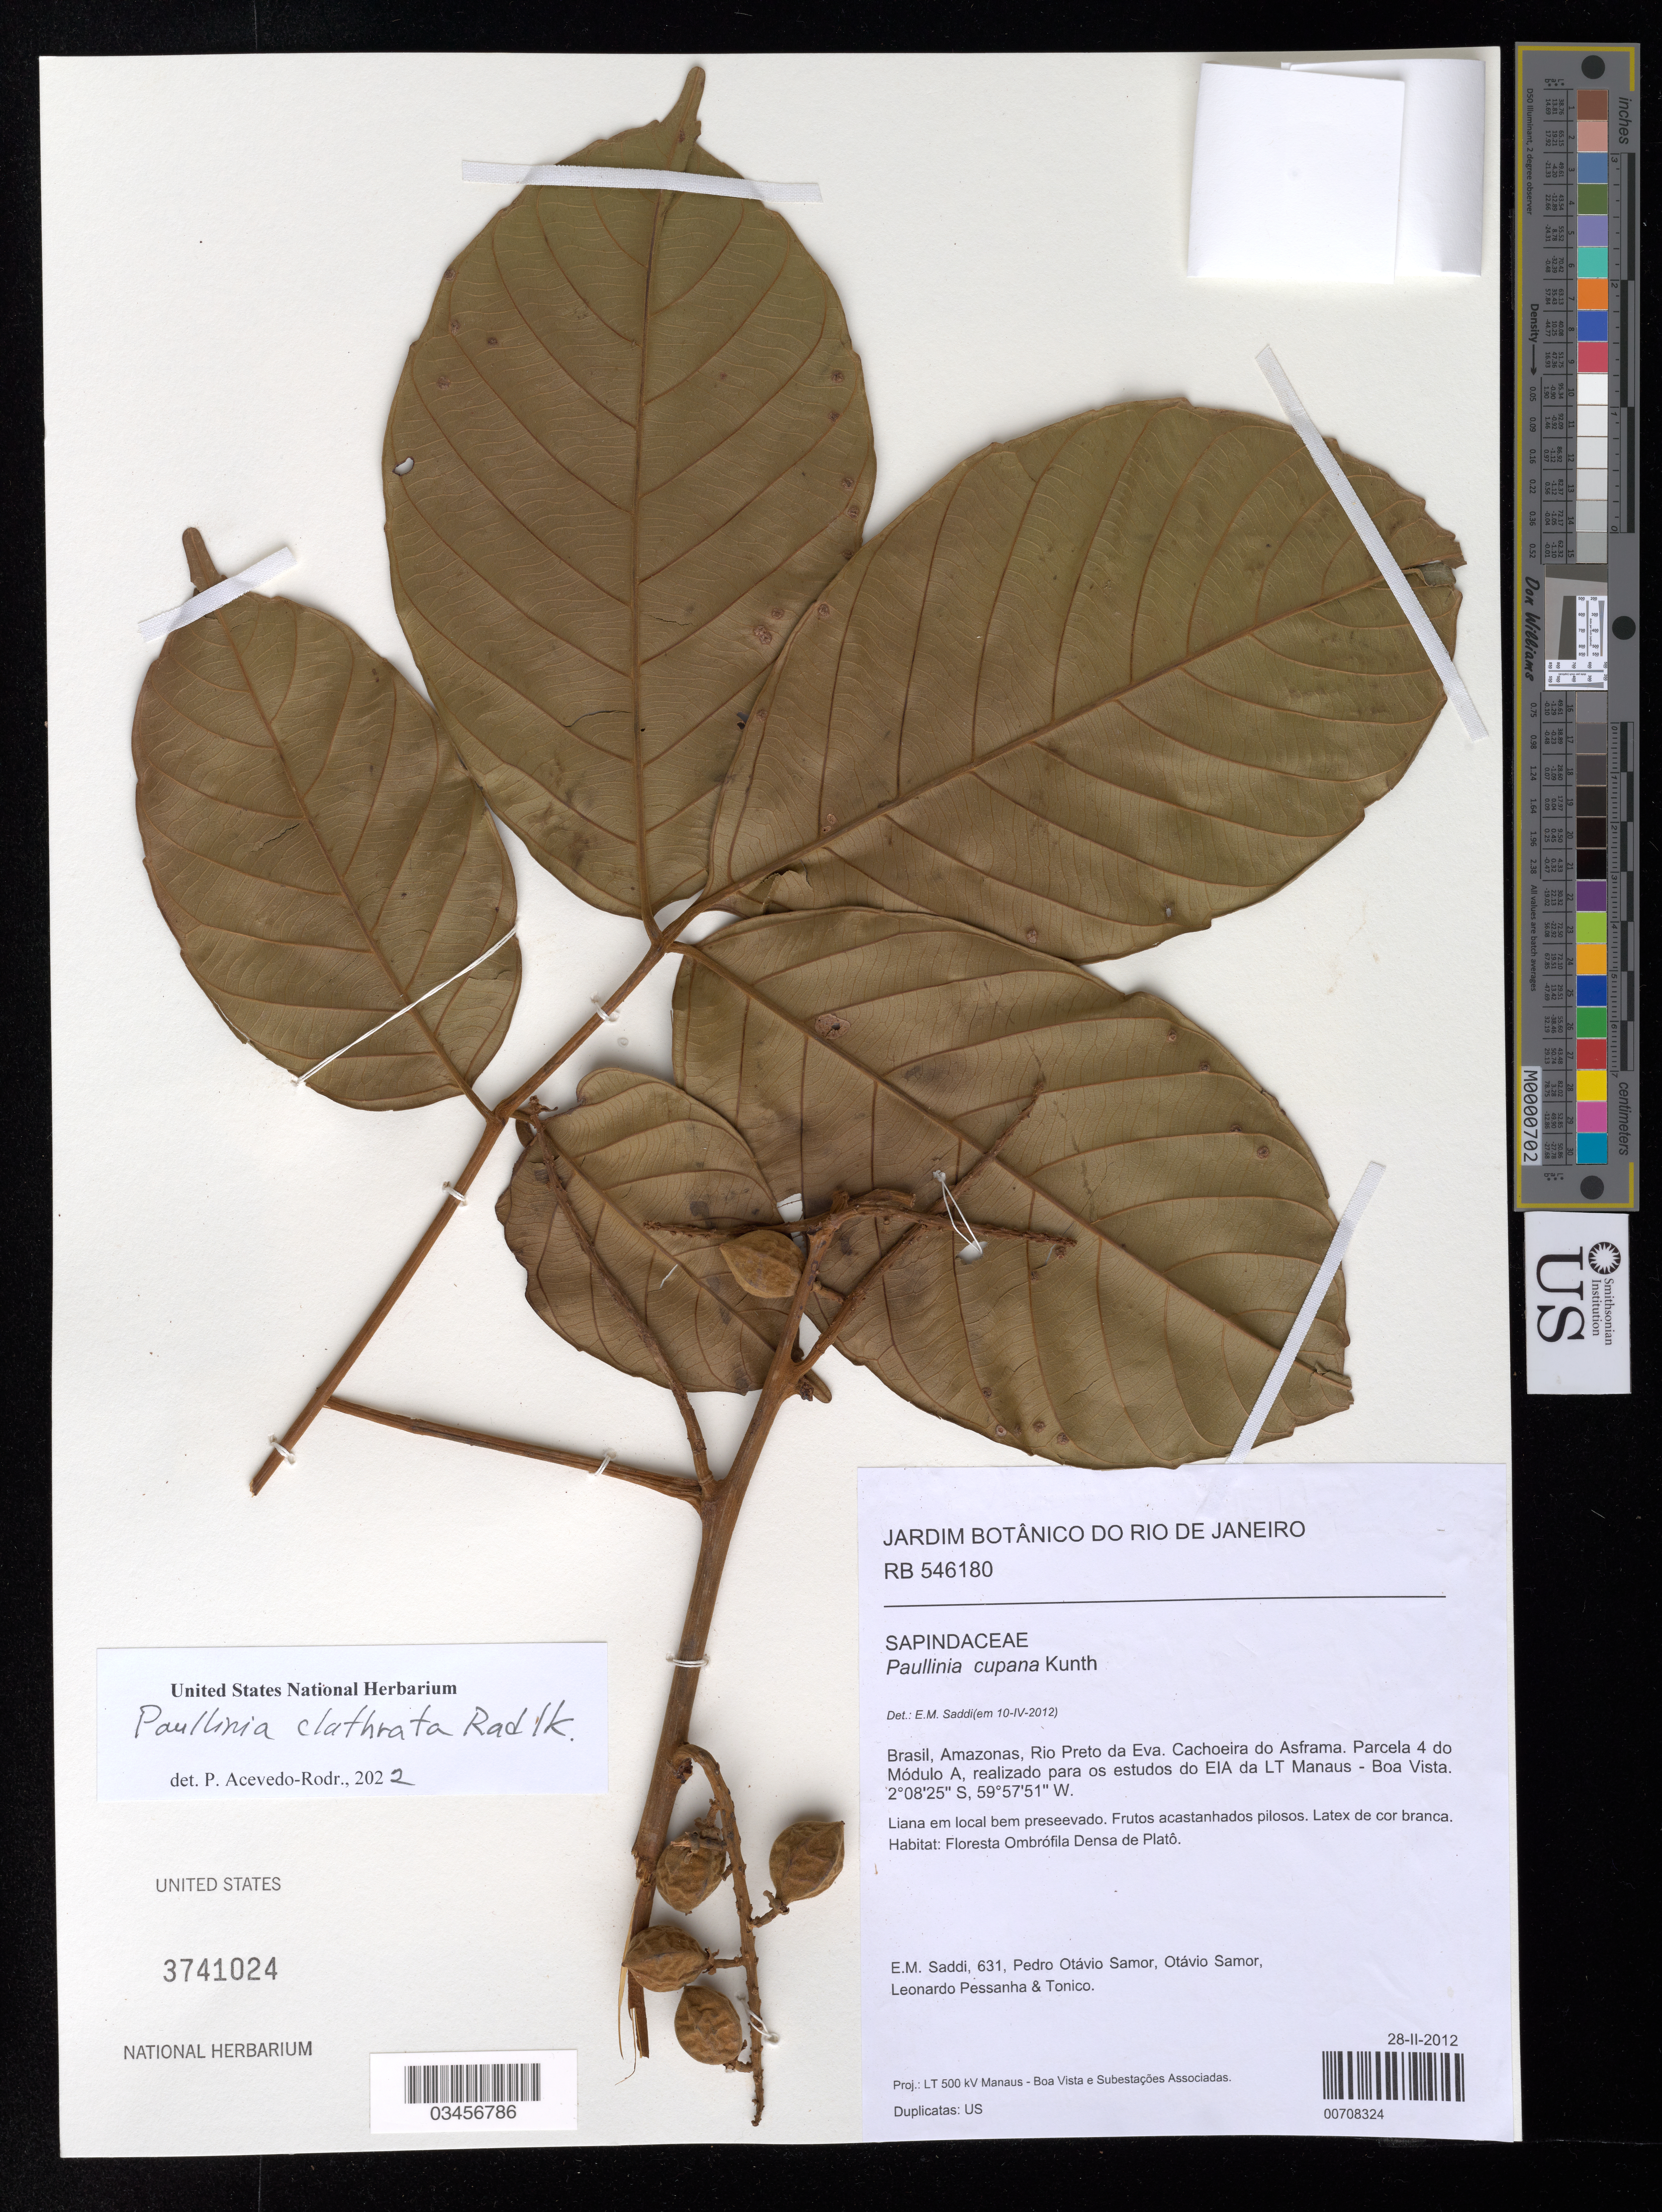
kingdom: Plantae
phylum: Tracheophyta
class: Magnoliopsida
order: Sapindales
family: Sapindaceae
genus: Paullinia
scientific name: Paullinia capreolata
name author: (Aubl.) Radlk.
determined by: Acevedo-Rodríguez, P.; Somner, G. V.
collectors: E. Saddi, P. Otávio Samor, L. Pessanha & -. Tonico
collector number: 631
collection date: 2012-02-28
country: Brazil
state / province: Amazonas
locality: Rio Preto da Eva. Cachoeira do Asframa. Parcela 4 do Módulo A, realizado para os estudos de EIA da LT Manaus - Boa Vista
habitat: Floresta ombrófila densa de platô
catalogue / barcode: US 3741024